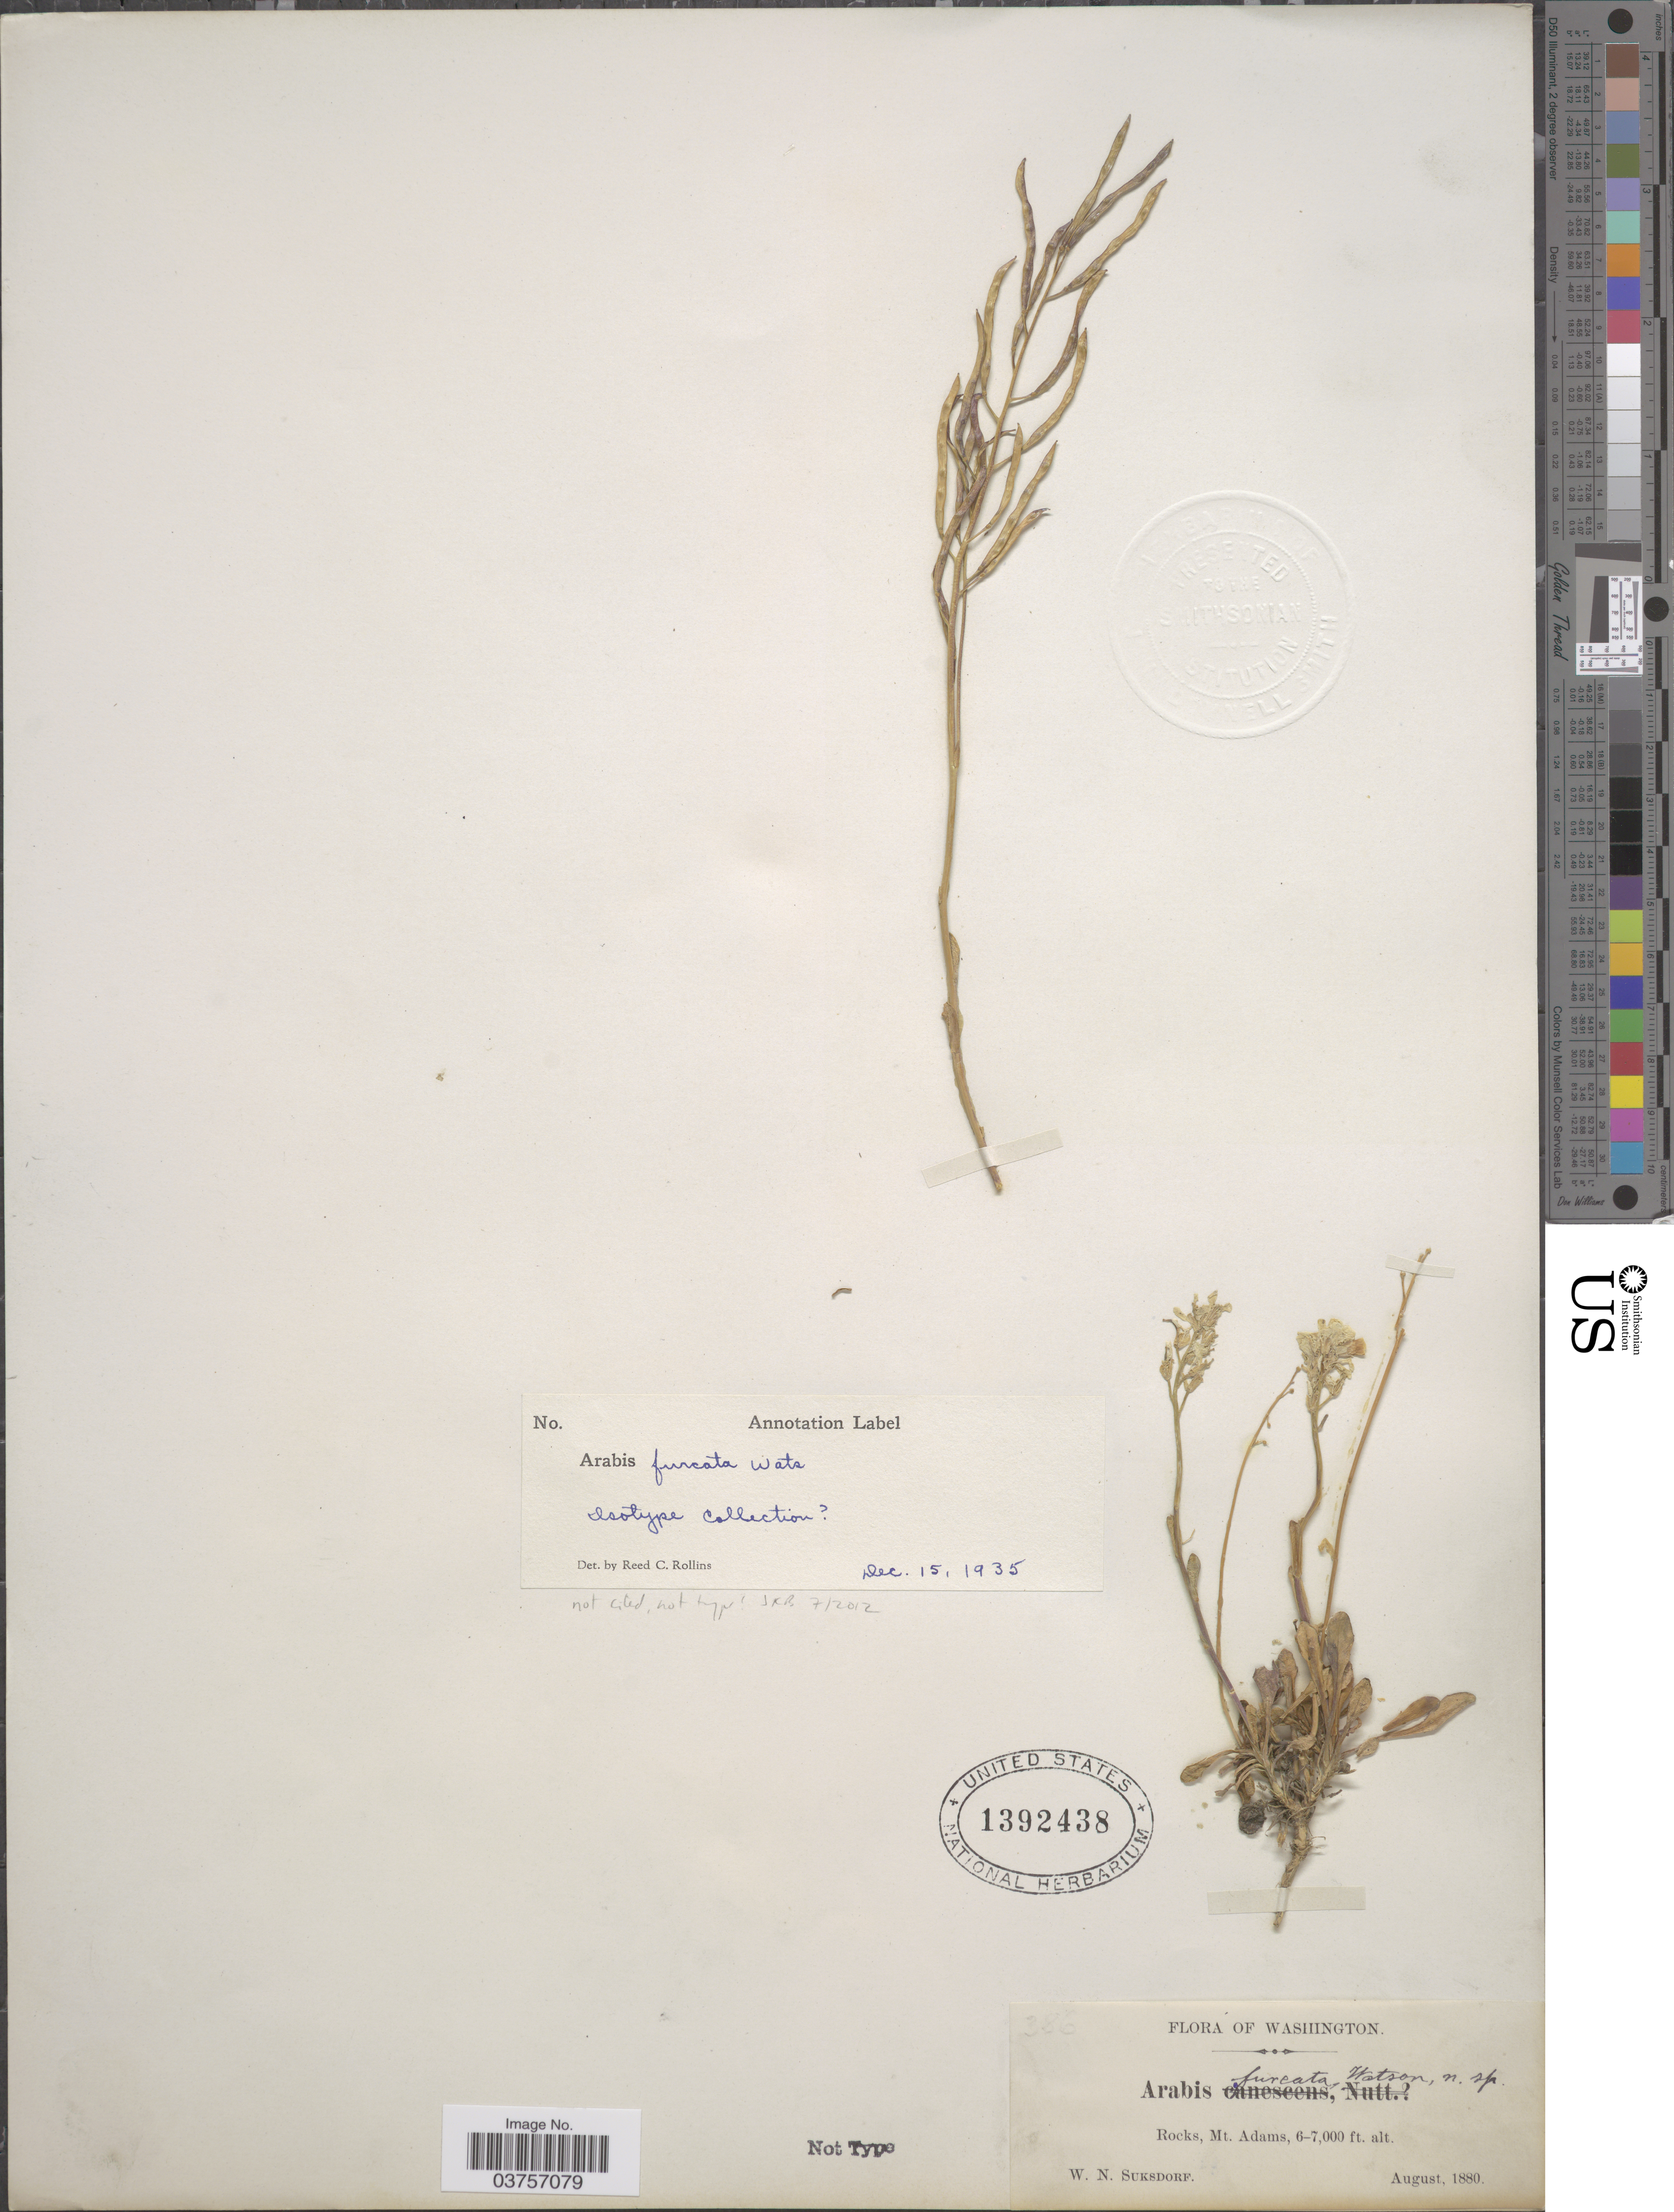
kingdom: Plantae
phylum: Tracheophyta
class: Magnoliopsida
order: Brassicales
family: Brassicaceae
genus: Arabis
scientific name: Arabis furcata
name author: S. Watson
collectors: W. N. Suksdorf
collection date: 1880-08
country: United States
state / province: Washington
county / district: Yakima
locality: Rocks, Mt. Adams.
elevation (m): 1829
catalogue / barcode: US 1392438